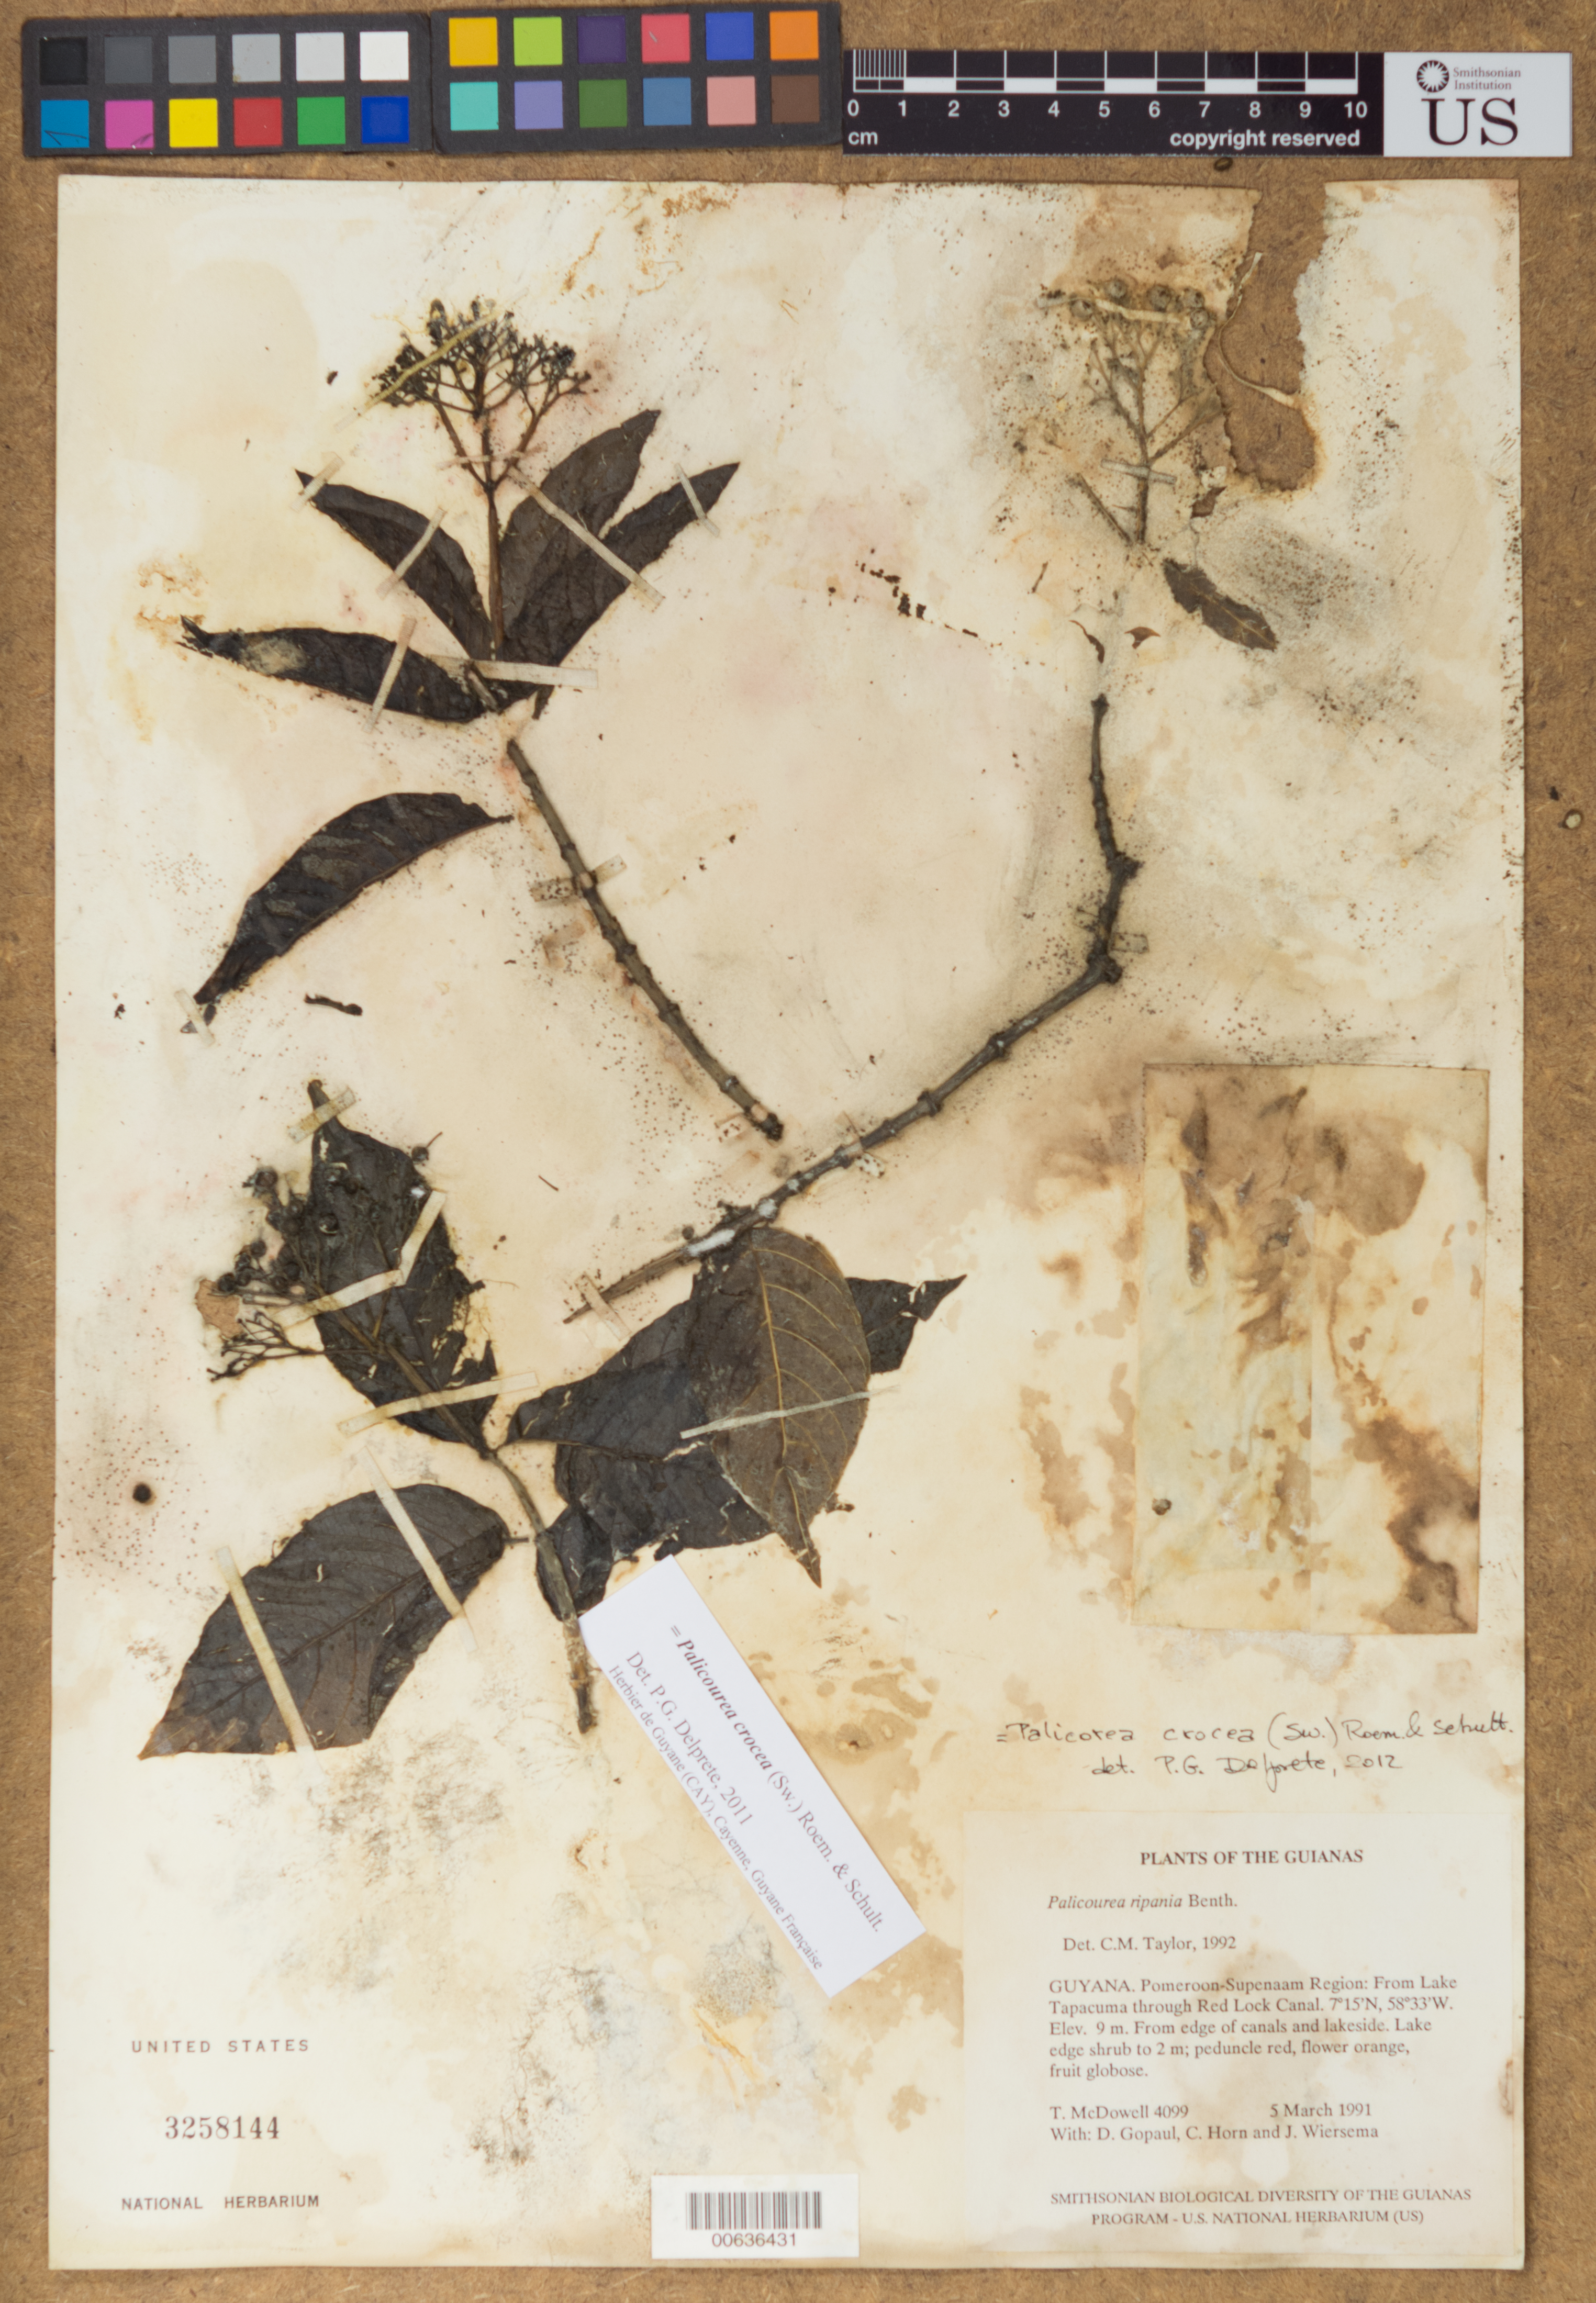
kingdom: Plantae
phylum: Tracheophyta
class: Magnoliopsida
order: Gentianales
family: Rubiaceae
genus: Palicourea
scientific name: Palicourea riparia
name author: Benth.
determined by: Taylor, Charlotte M.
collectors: T. McDowell, D. Gopaul, C. N. Horn & J. H. Wiersema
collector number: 4099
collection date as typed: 5 March 1991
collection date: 1991-03-05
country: Guyana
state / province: Pomeroon-Supenaam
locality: From Lake Tapacuma through Red Lock Canal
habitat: From edge of canals and lakeside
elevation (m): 9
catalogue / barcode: US 3258144